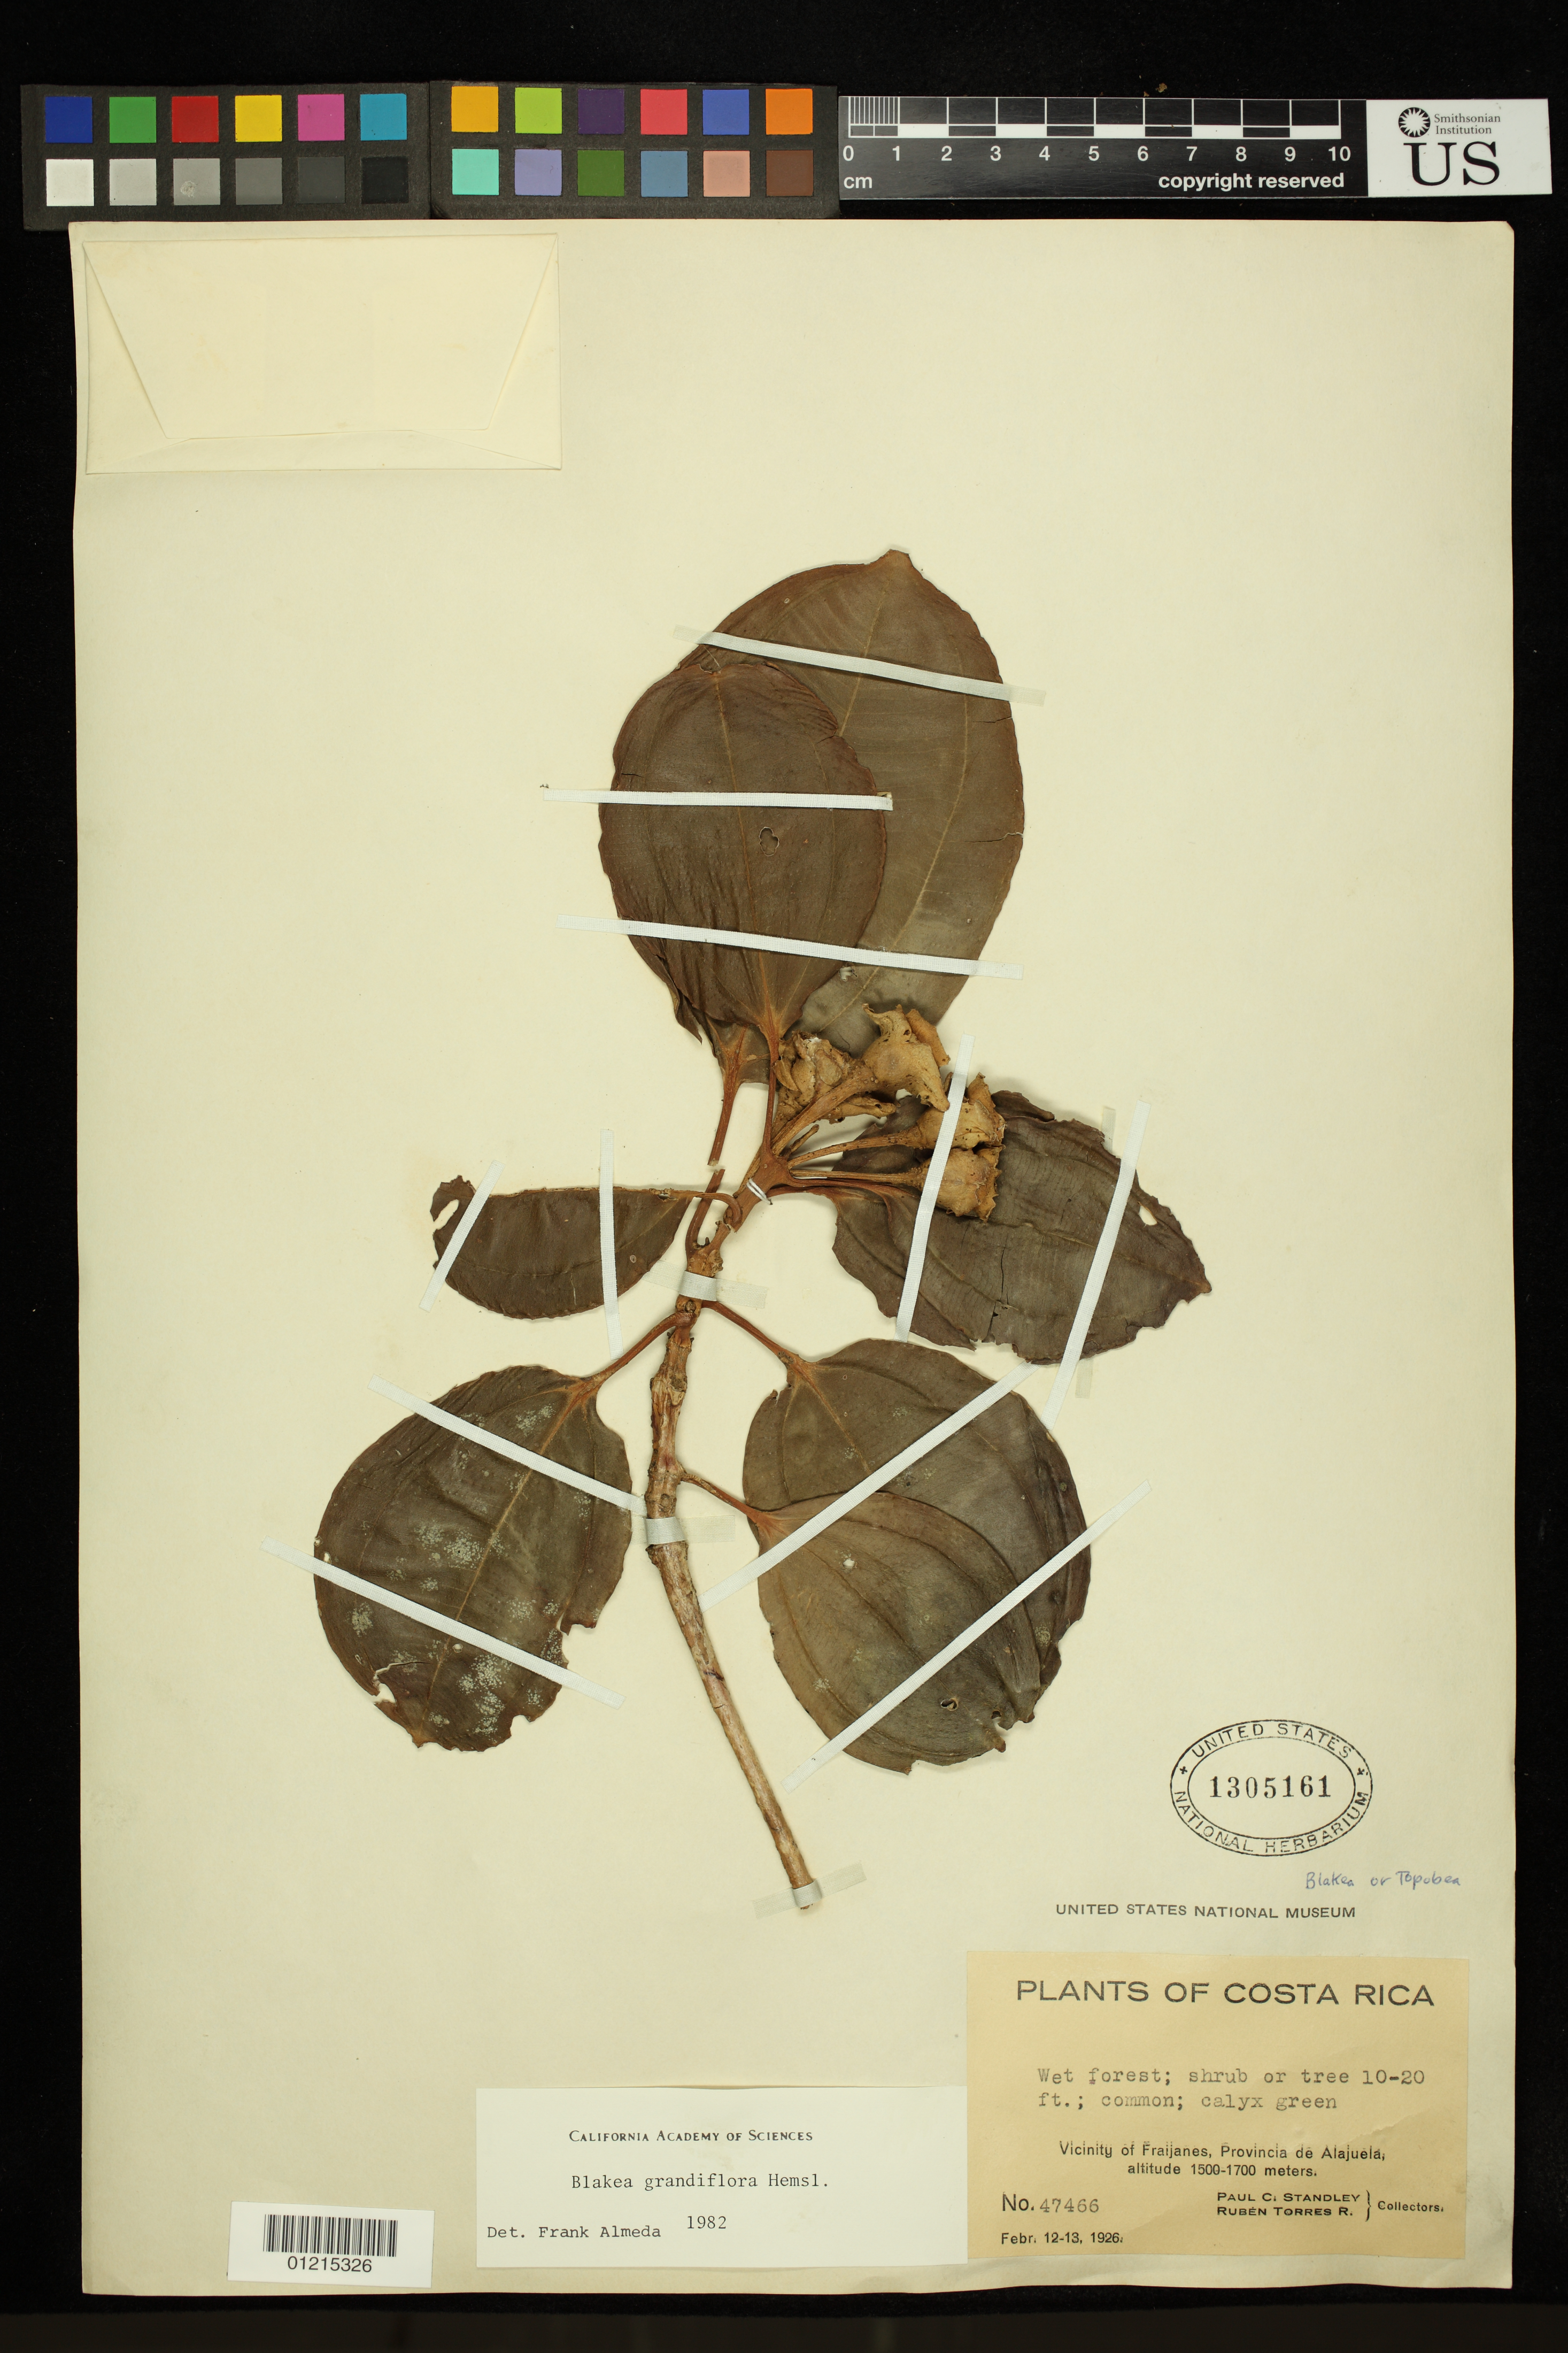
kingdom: Plantae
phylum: Tracheophyta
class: Magnoliopsida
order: Myrtales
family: Melastomataceae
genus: Blakea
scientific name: Blakea grandiflora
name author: Hemsl.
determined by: Almeda, F.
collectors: P. C. Standley & R. Torres Rojas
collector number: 47466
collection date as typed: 12 Feb 1926 to 13 Feb 1926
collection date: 1926-02-12,1926-02-13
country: Costa Rica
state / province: Alajuela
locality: Vicinity of Fraijanes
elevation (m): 1500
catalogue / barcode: US 1305161